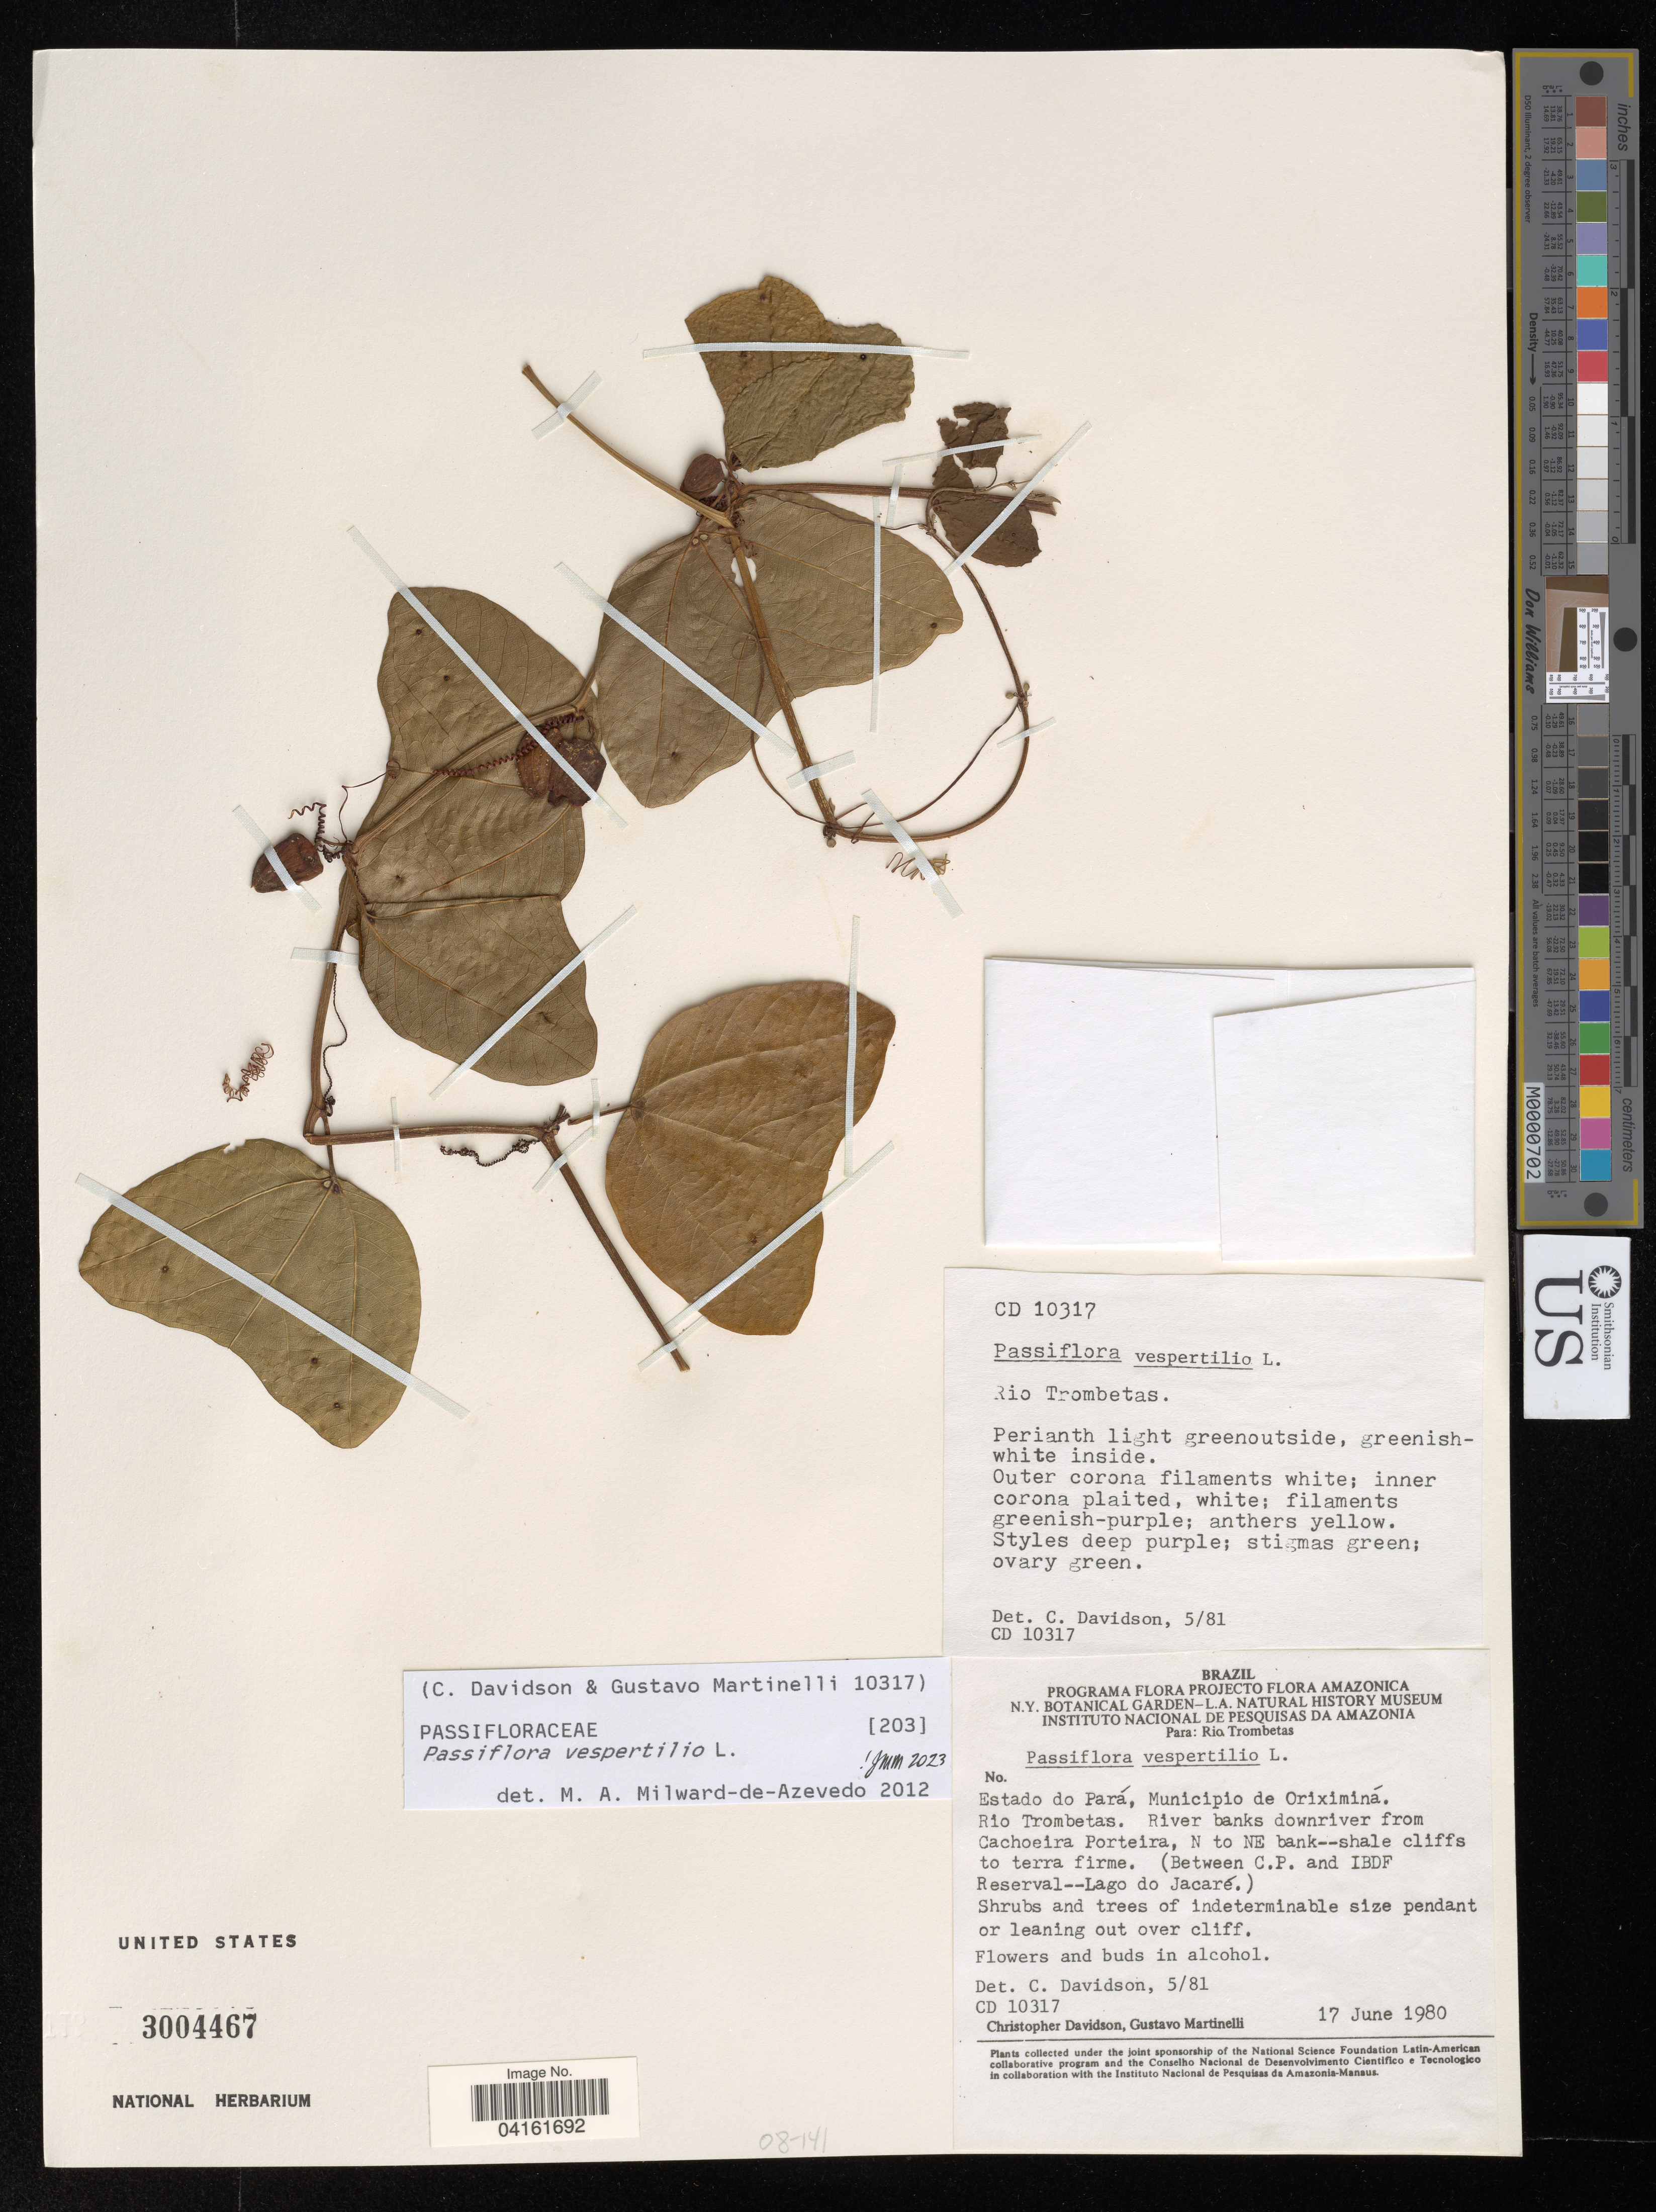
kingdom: Plantae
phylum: Tracheophyta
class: Magnoliopsida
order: Malpighiales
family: Passifloraceae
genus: Passiflora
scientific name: Passiflora vespertilio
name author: L.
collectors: C. Davidson & G. Martinelli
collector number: CD 10317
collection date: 1980-06-17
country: Brazil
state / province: Pará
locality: Rio Trombetas. Municipio de Oriximiná. River banks downriver from Cachoeira Porteira, N to NE bank--shale cliffs to terra firme. (Between C.P. and IBDF Reserval--Lago do Jacaré).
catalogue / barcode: US 3004467